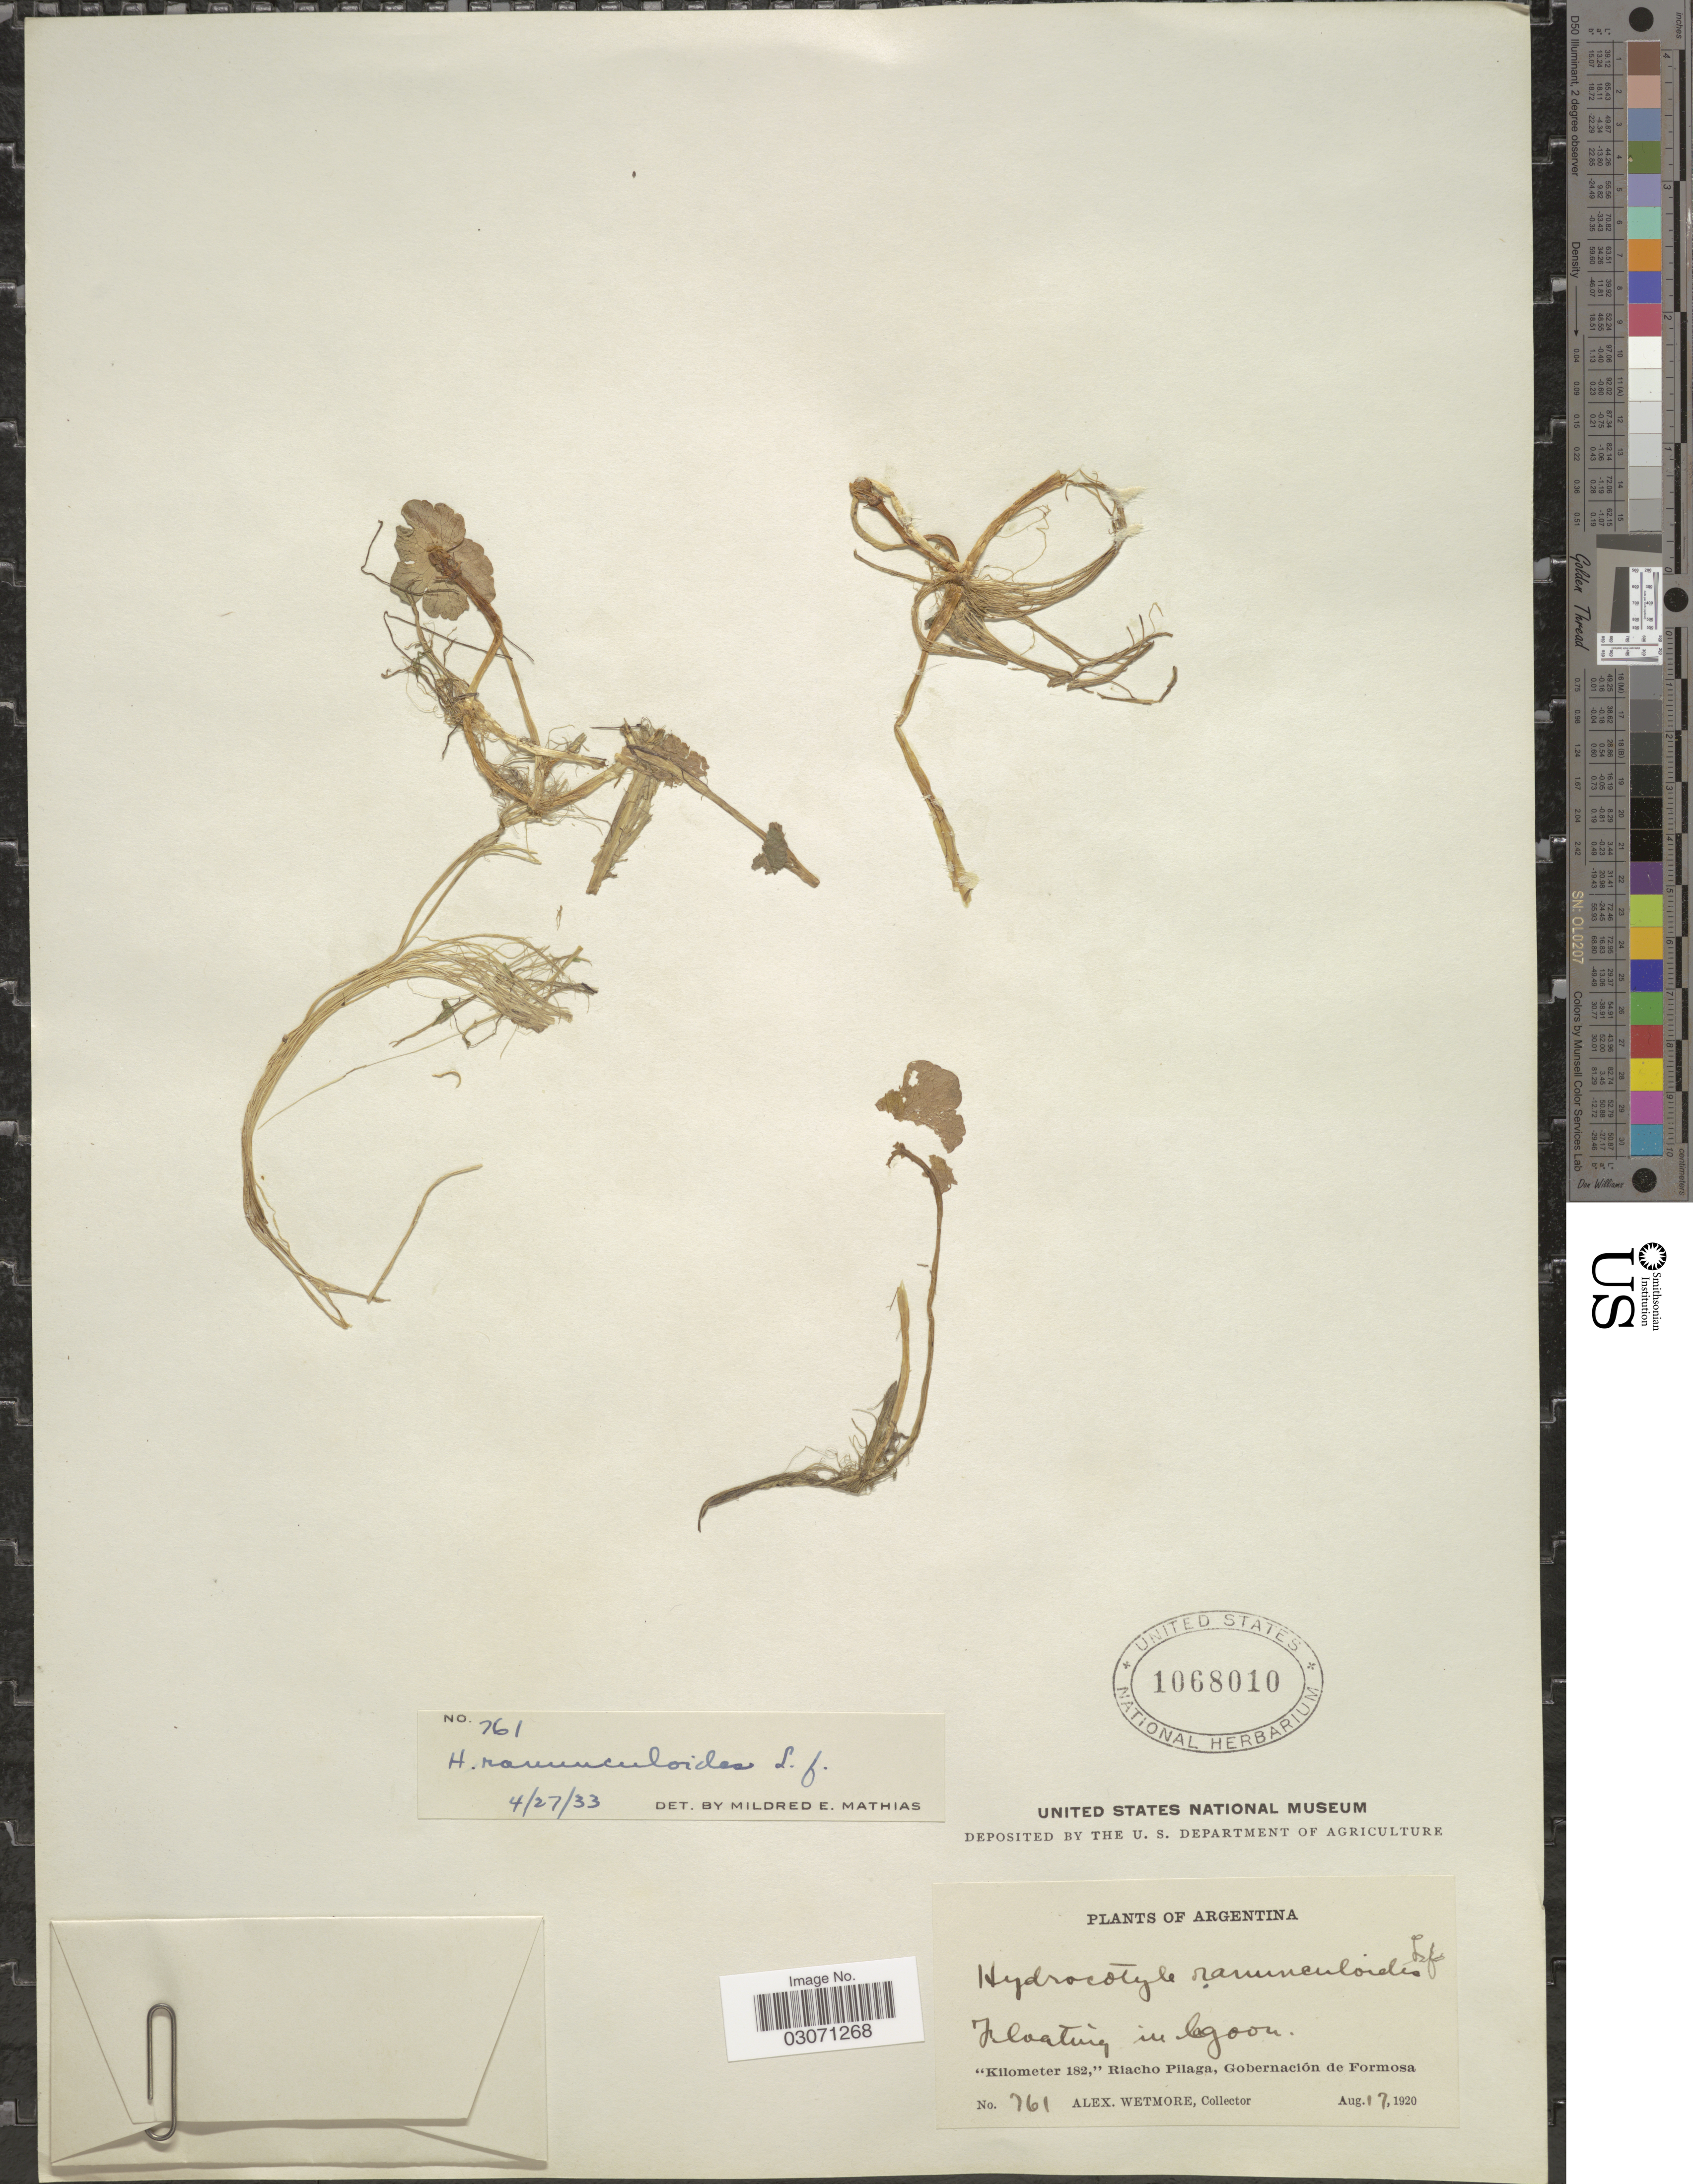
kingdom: Plantae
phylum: Tracheophyta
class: Magnoliopsida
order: Apiales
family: Araliaceae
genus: Hydrocotyle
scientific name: Hydrocotyle ranunculoides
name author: L. f.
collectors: A. Wetmore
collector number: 761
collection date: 1920-08-17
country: Argentina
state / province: Formosa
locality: Kilometer 182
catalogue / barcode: US 1068010